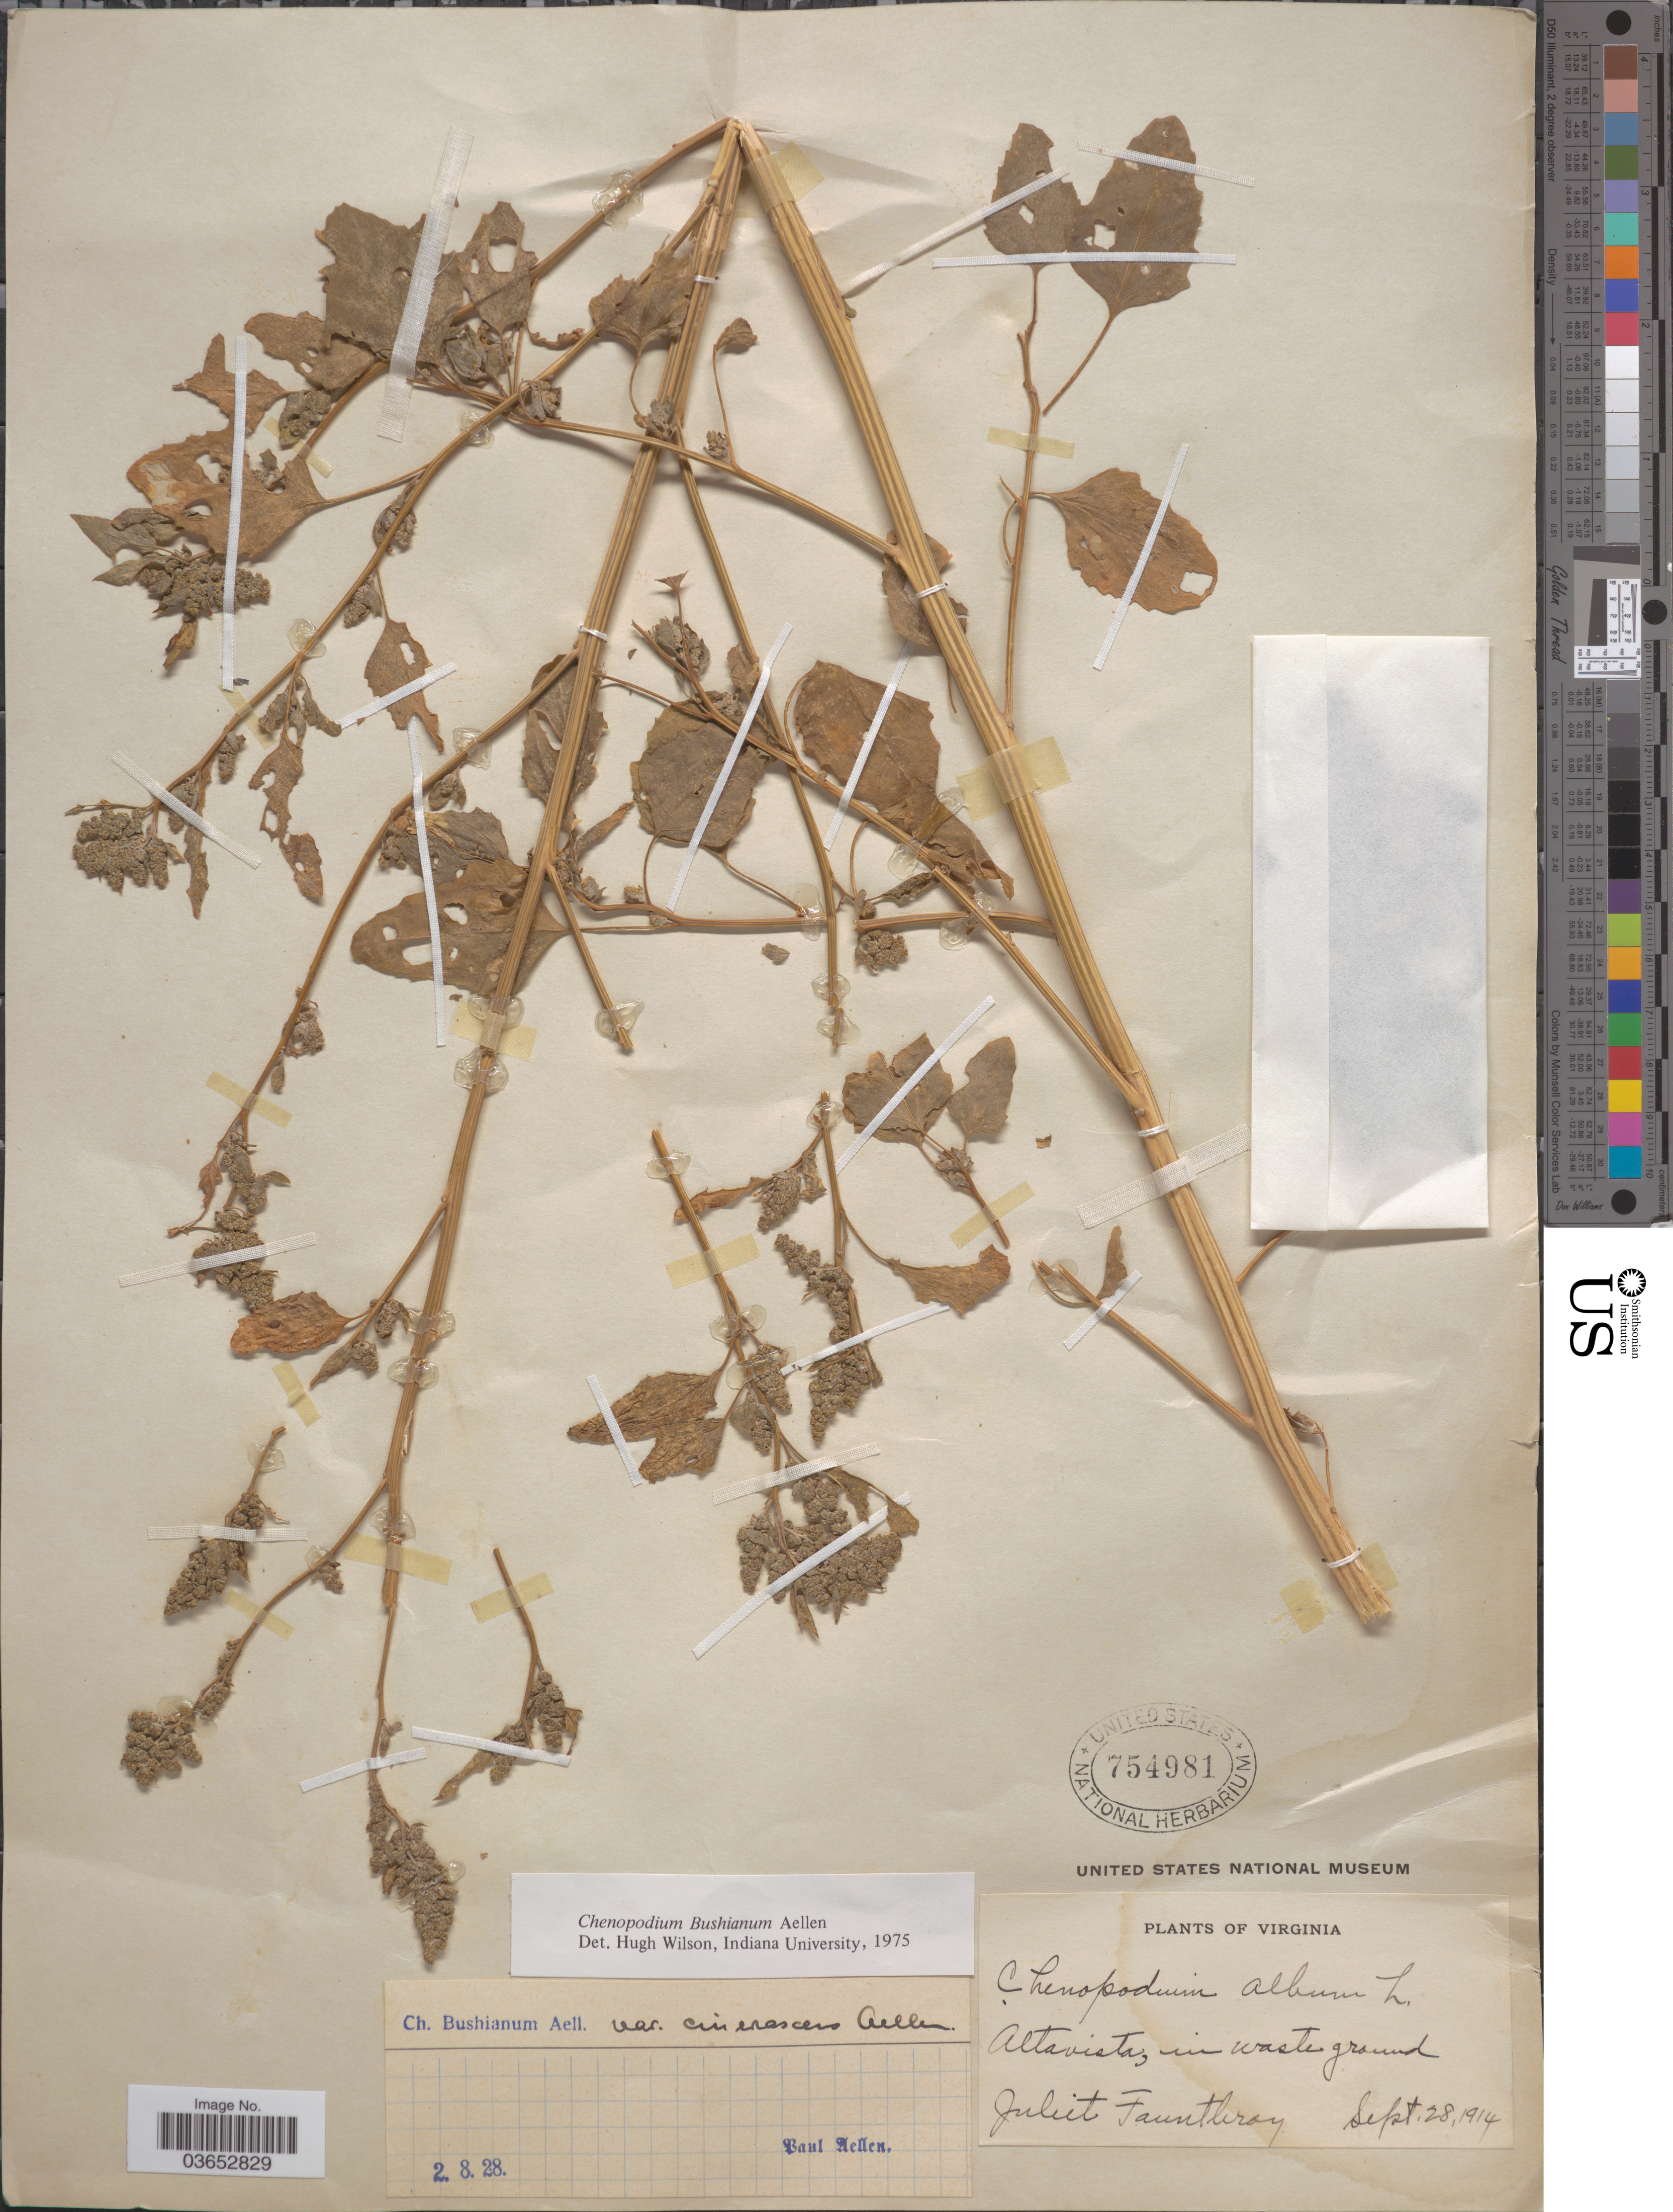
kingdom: Plantae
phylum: Tracheophyta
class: Magnoliopsida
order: Caryophyllales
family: Amaranthaceae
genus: Chenopodium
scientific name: Chenopodium bushianum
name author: Aellen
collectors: J. Fauntleroy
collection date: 1914-09-26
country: United States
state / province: Virginia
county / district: Campbell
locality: Altavista.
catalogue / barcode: US 754981